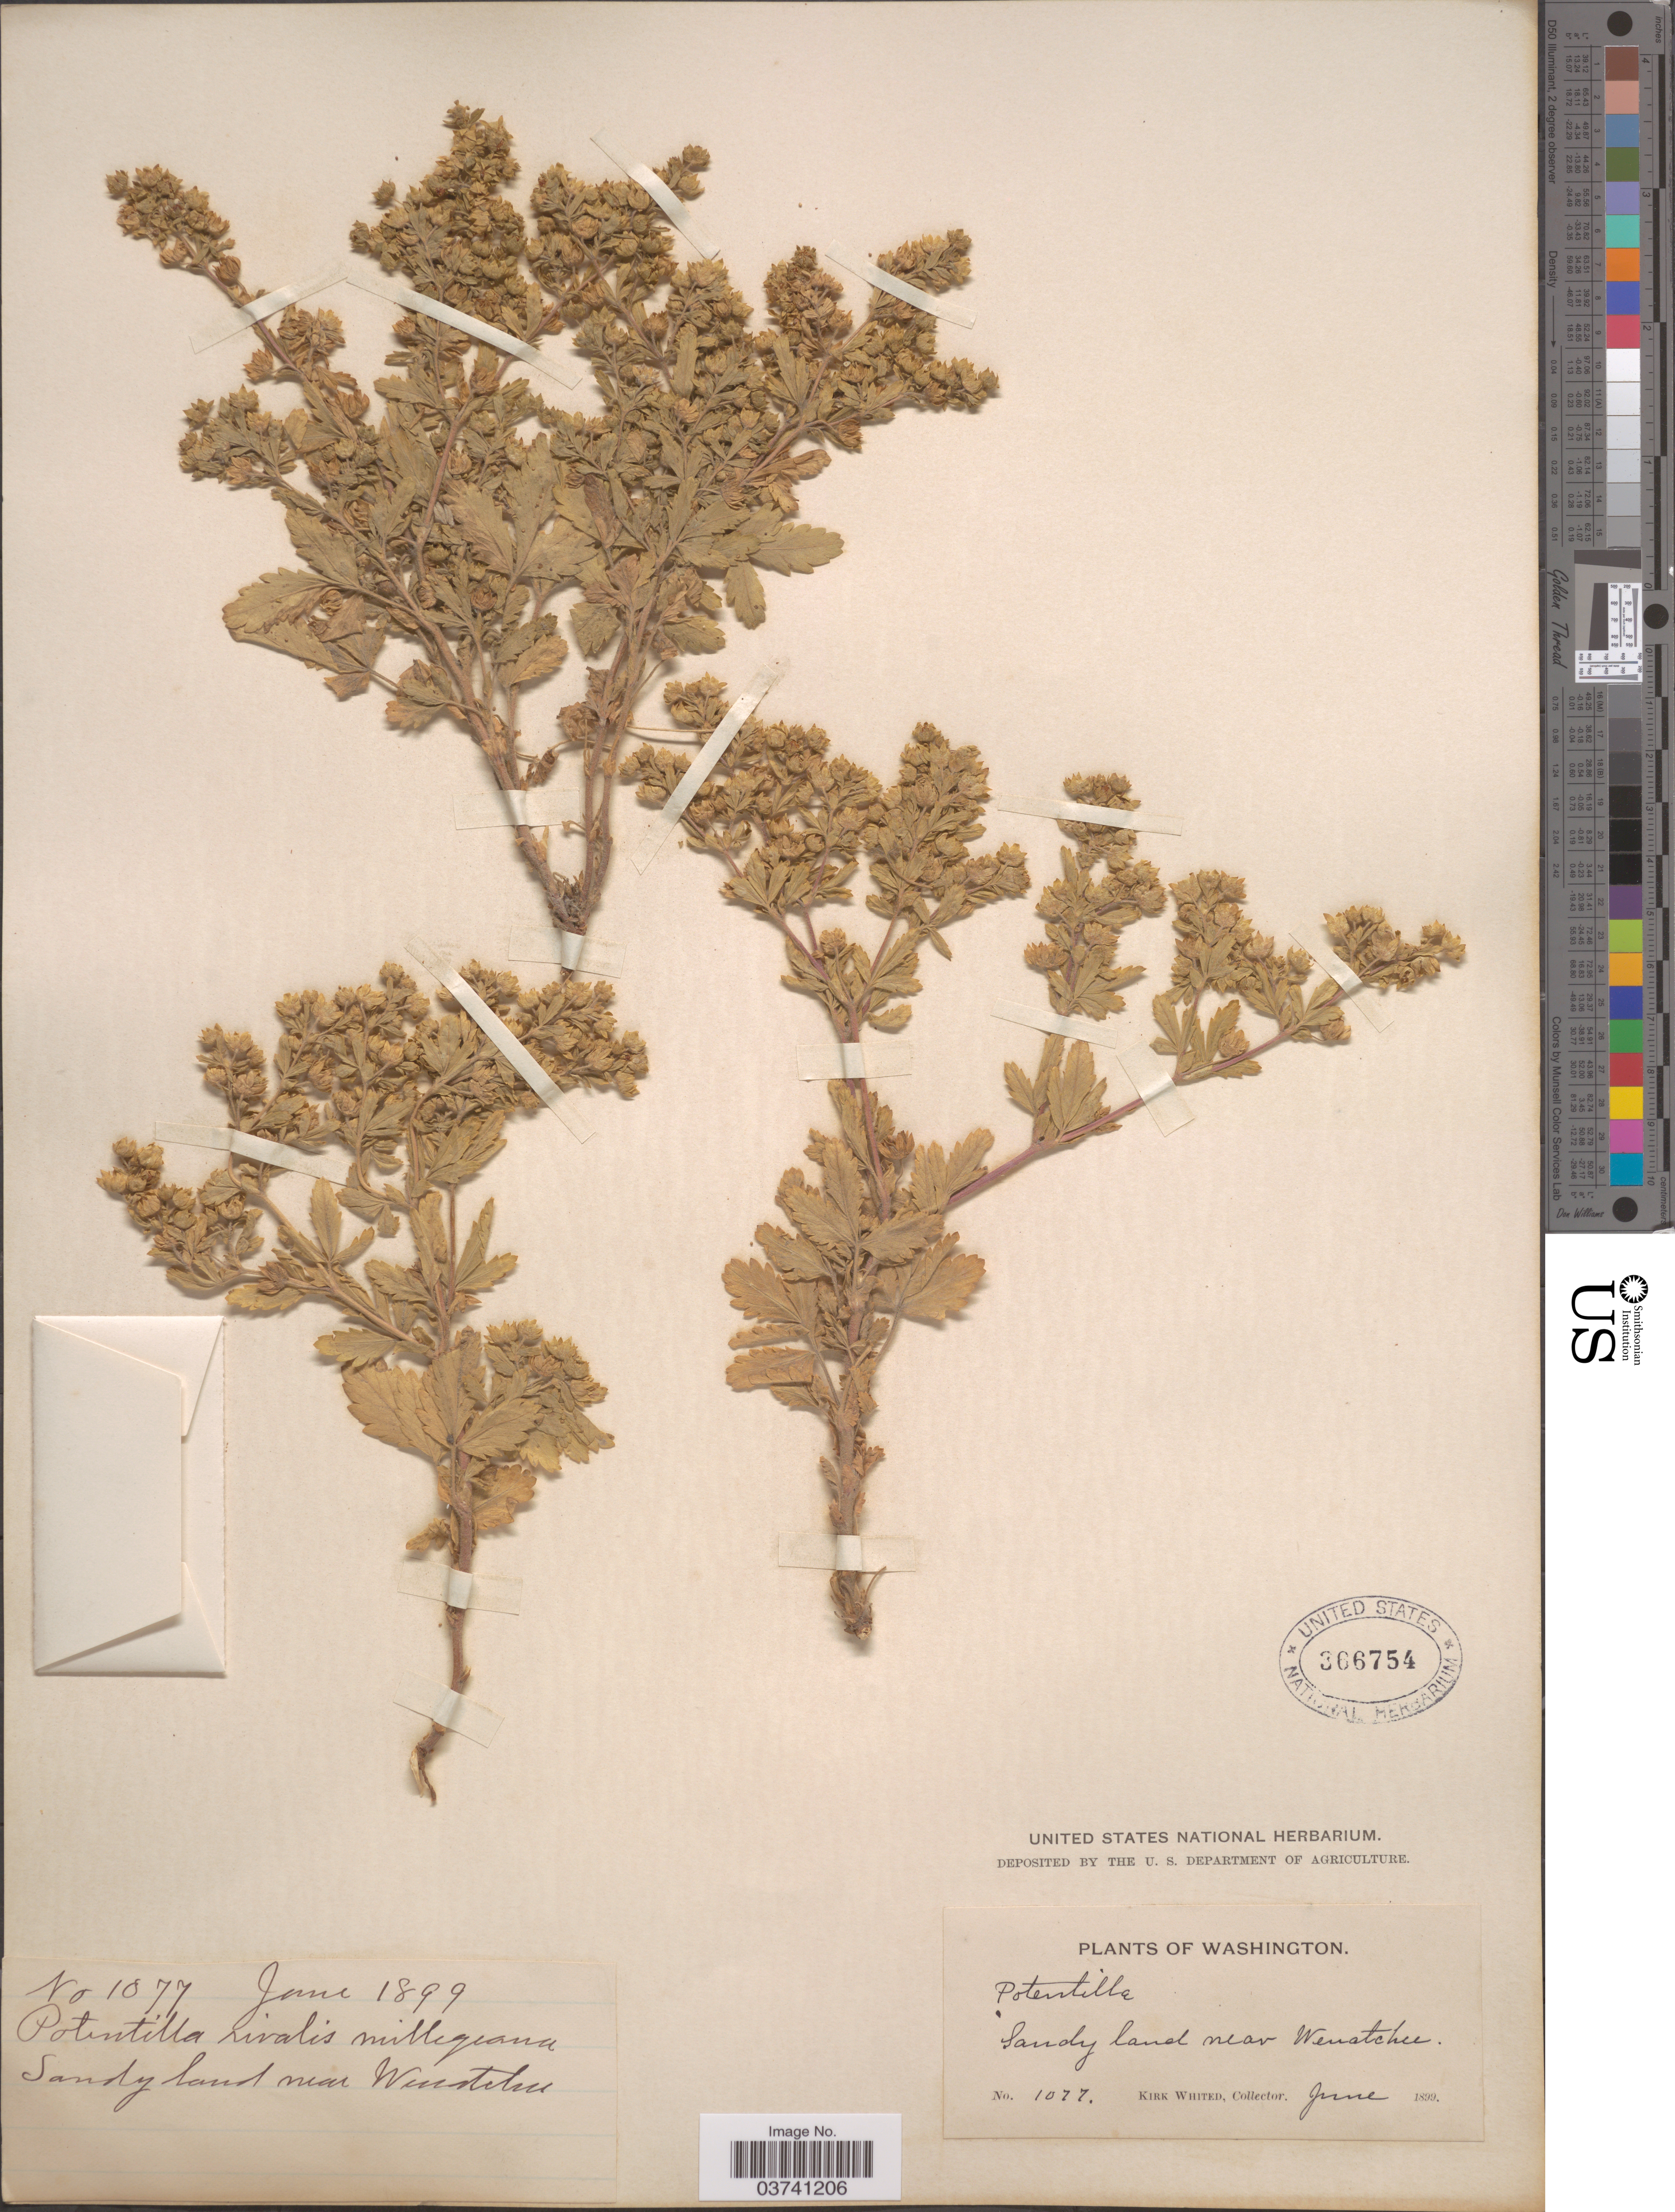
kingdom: Plantae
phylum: Tracheophyta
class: Magnoliopsida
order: Rosales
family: Rosaceae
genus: Potentilla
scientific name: Potentilla rivalis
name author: Nutt.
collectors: K. Whited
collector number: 1077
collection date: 1899-06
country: United States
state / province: Washington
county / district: Chelan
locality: Sandy land near Wenatchee.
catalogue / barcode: US 366754